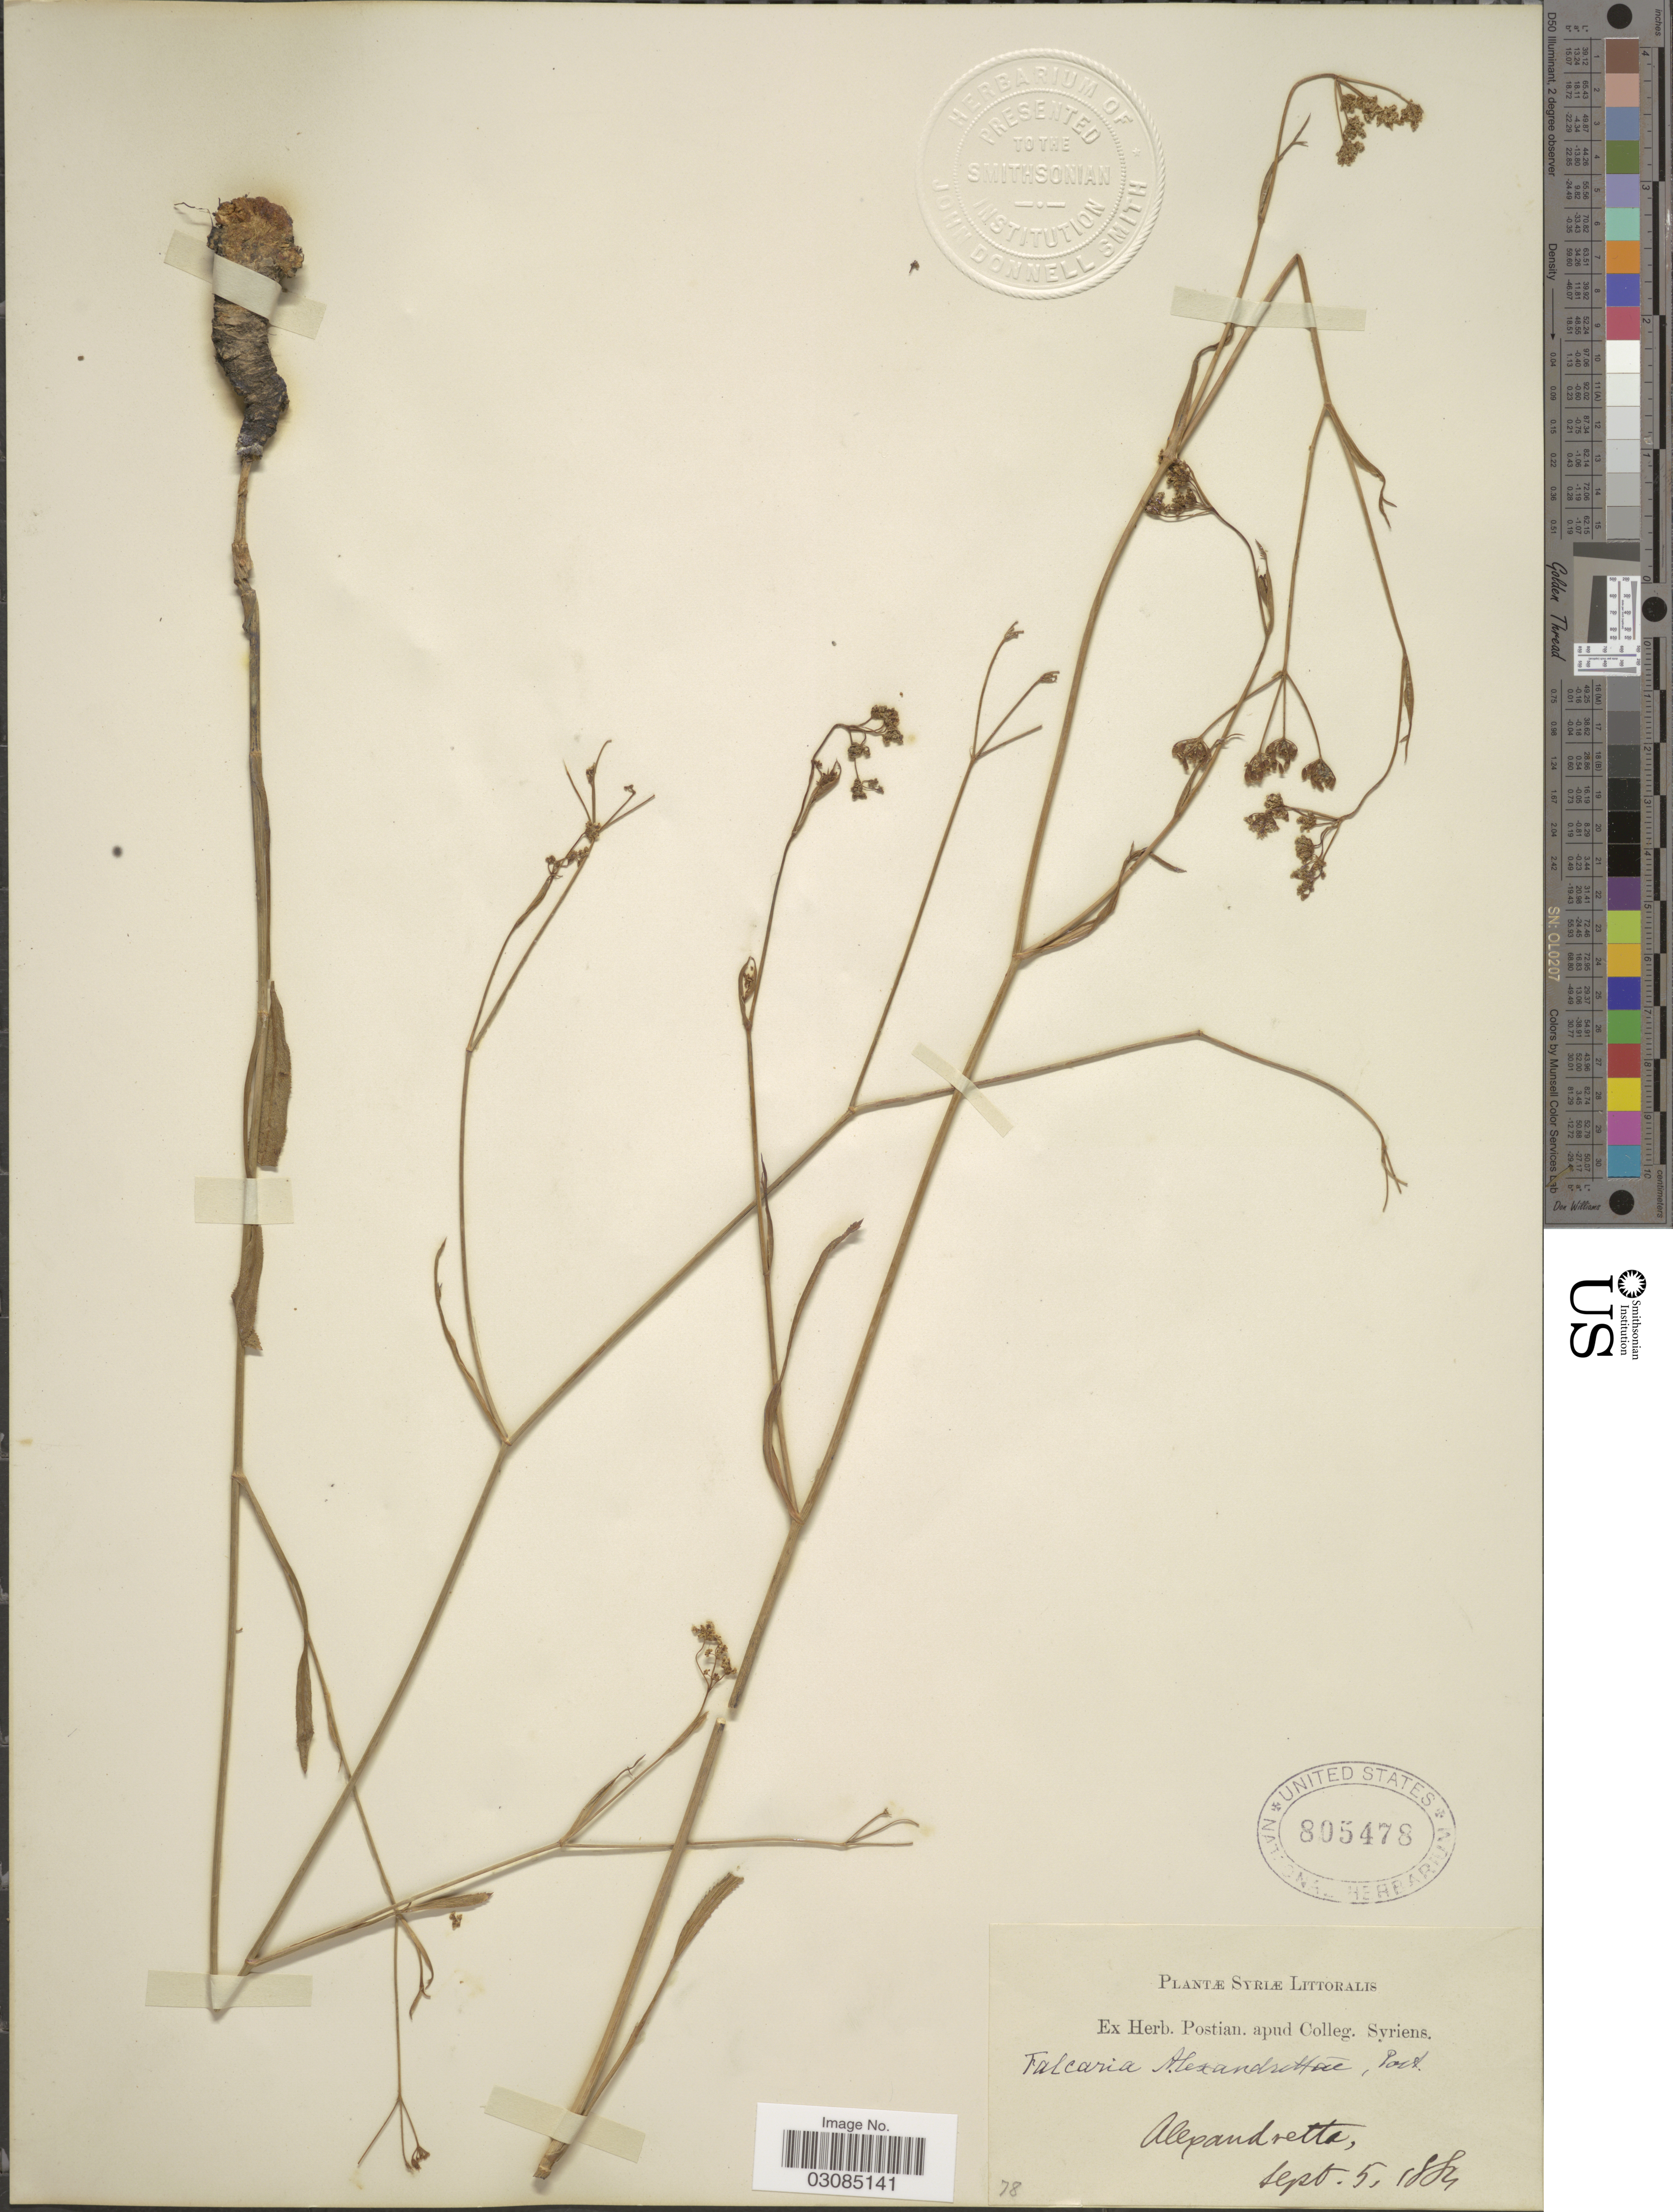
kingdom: Plantae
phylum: Tracheophyta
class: Magnoliopsida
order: Apiales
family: Apiaceae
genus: Falcaria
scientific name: Falcaria alexandrettae Post, ined. 2019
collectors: ex herb. Postian. apud Colleg. Syriens. Protest. USE "Fannie P. A. Shepard" (10308853) AS PRIMARY COLLECTOR INSTEAD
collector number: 78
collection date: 1884-09-05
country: Turkey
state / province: Hatay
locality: Alexandretta. Syriæ Littoralis.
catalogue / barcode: US 805478